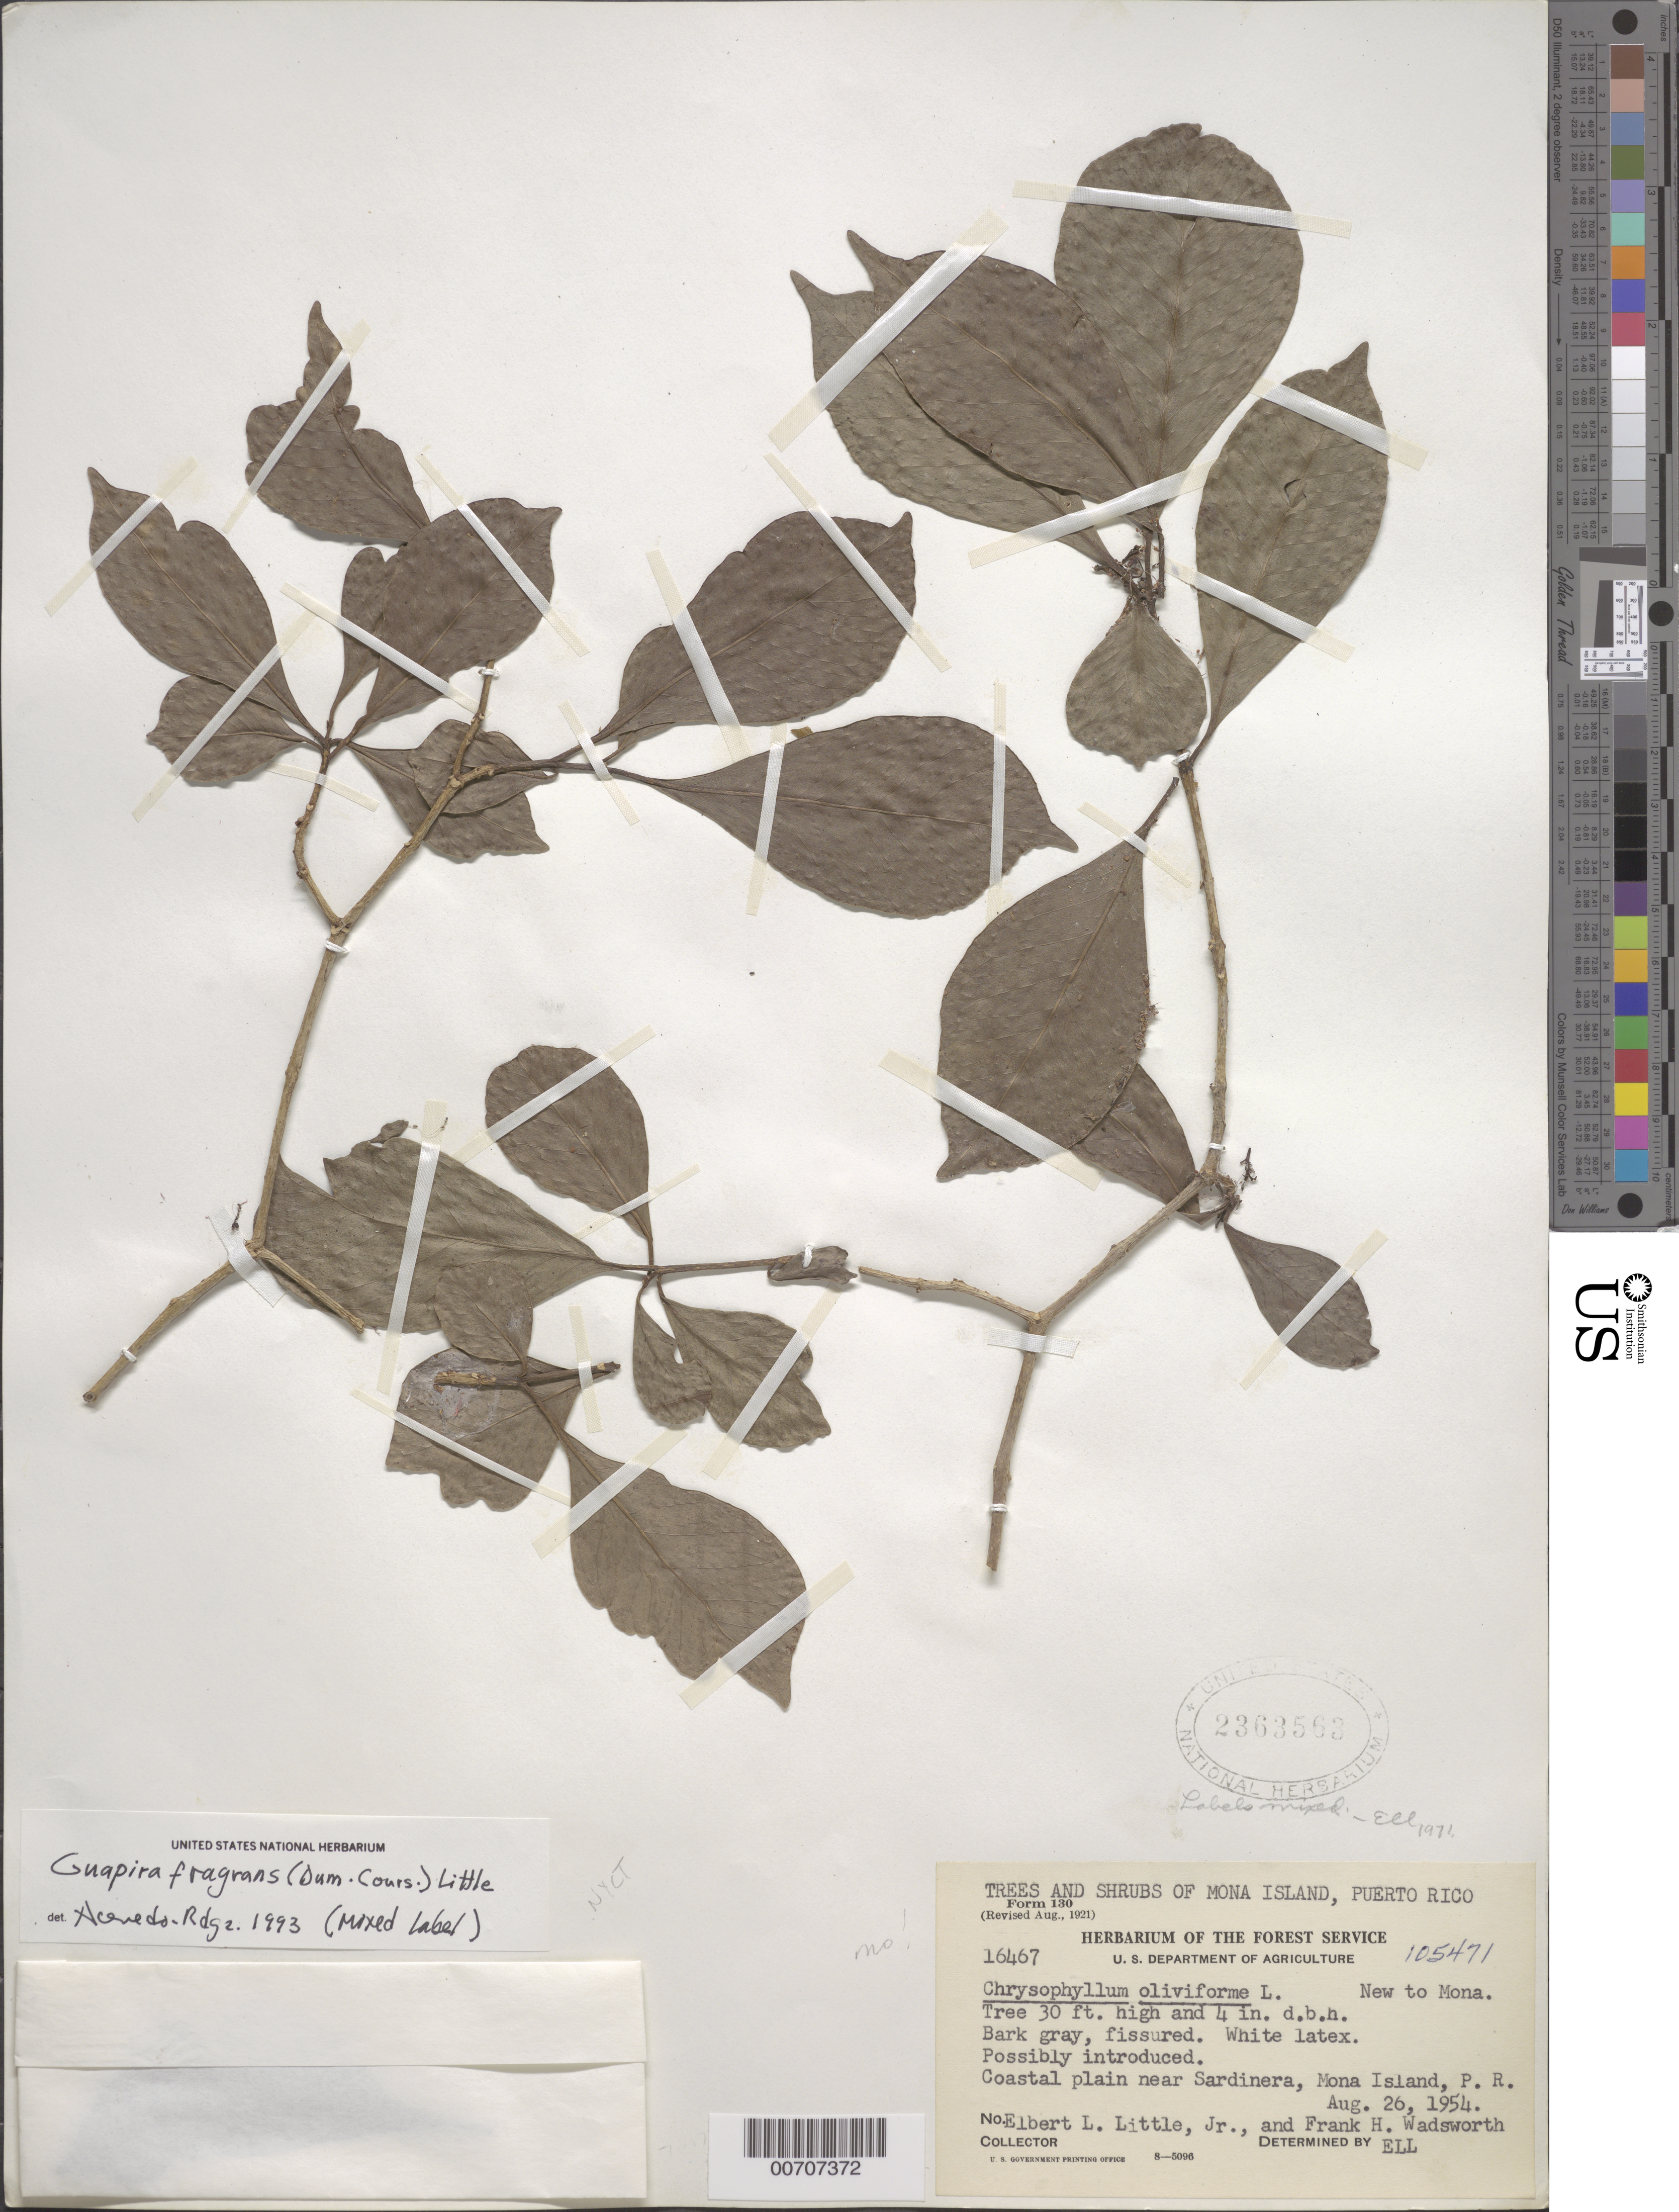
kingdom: Plantae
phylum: Tracheophyta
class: Magnoliopsida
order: Caryophyllales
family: Nyctaginaceae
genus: Guapira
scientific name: Guapira fragrans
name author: (Dum. Cours.) Little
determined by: Acevedo-Rodríguez, P., (BOT), Smithsonian Institution - National Museum of Natural History (UNITED STATES)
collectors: E. L. Little & F. Wadsworth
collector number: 16467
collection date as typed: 26 Aug 1954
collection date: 1954-08-26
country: Puerto Rico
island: Mona Island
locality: Sardinera, vic of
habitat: Coastal plain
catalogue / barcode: US 2363563